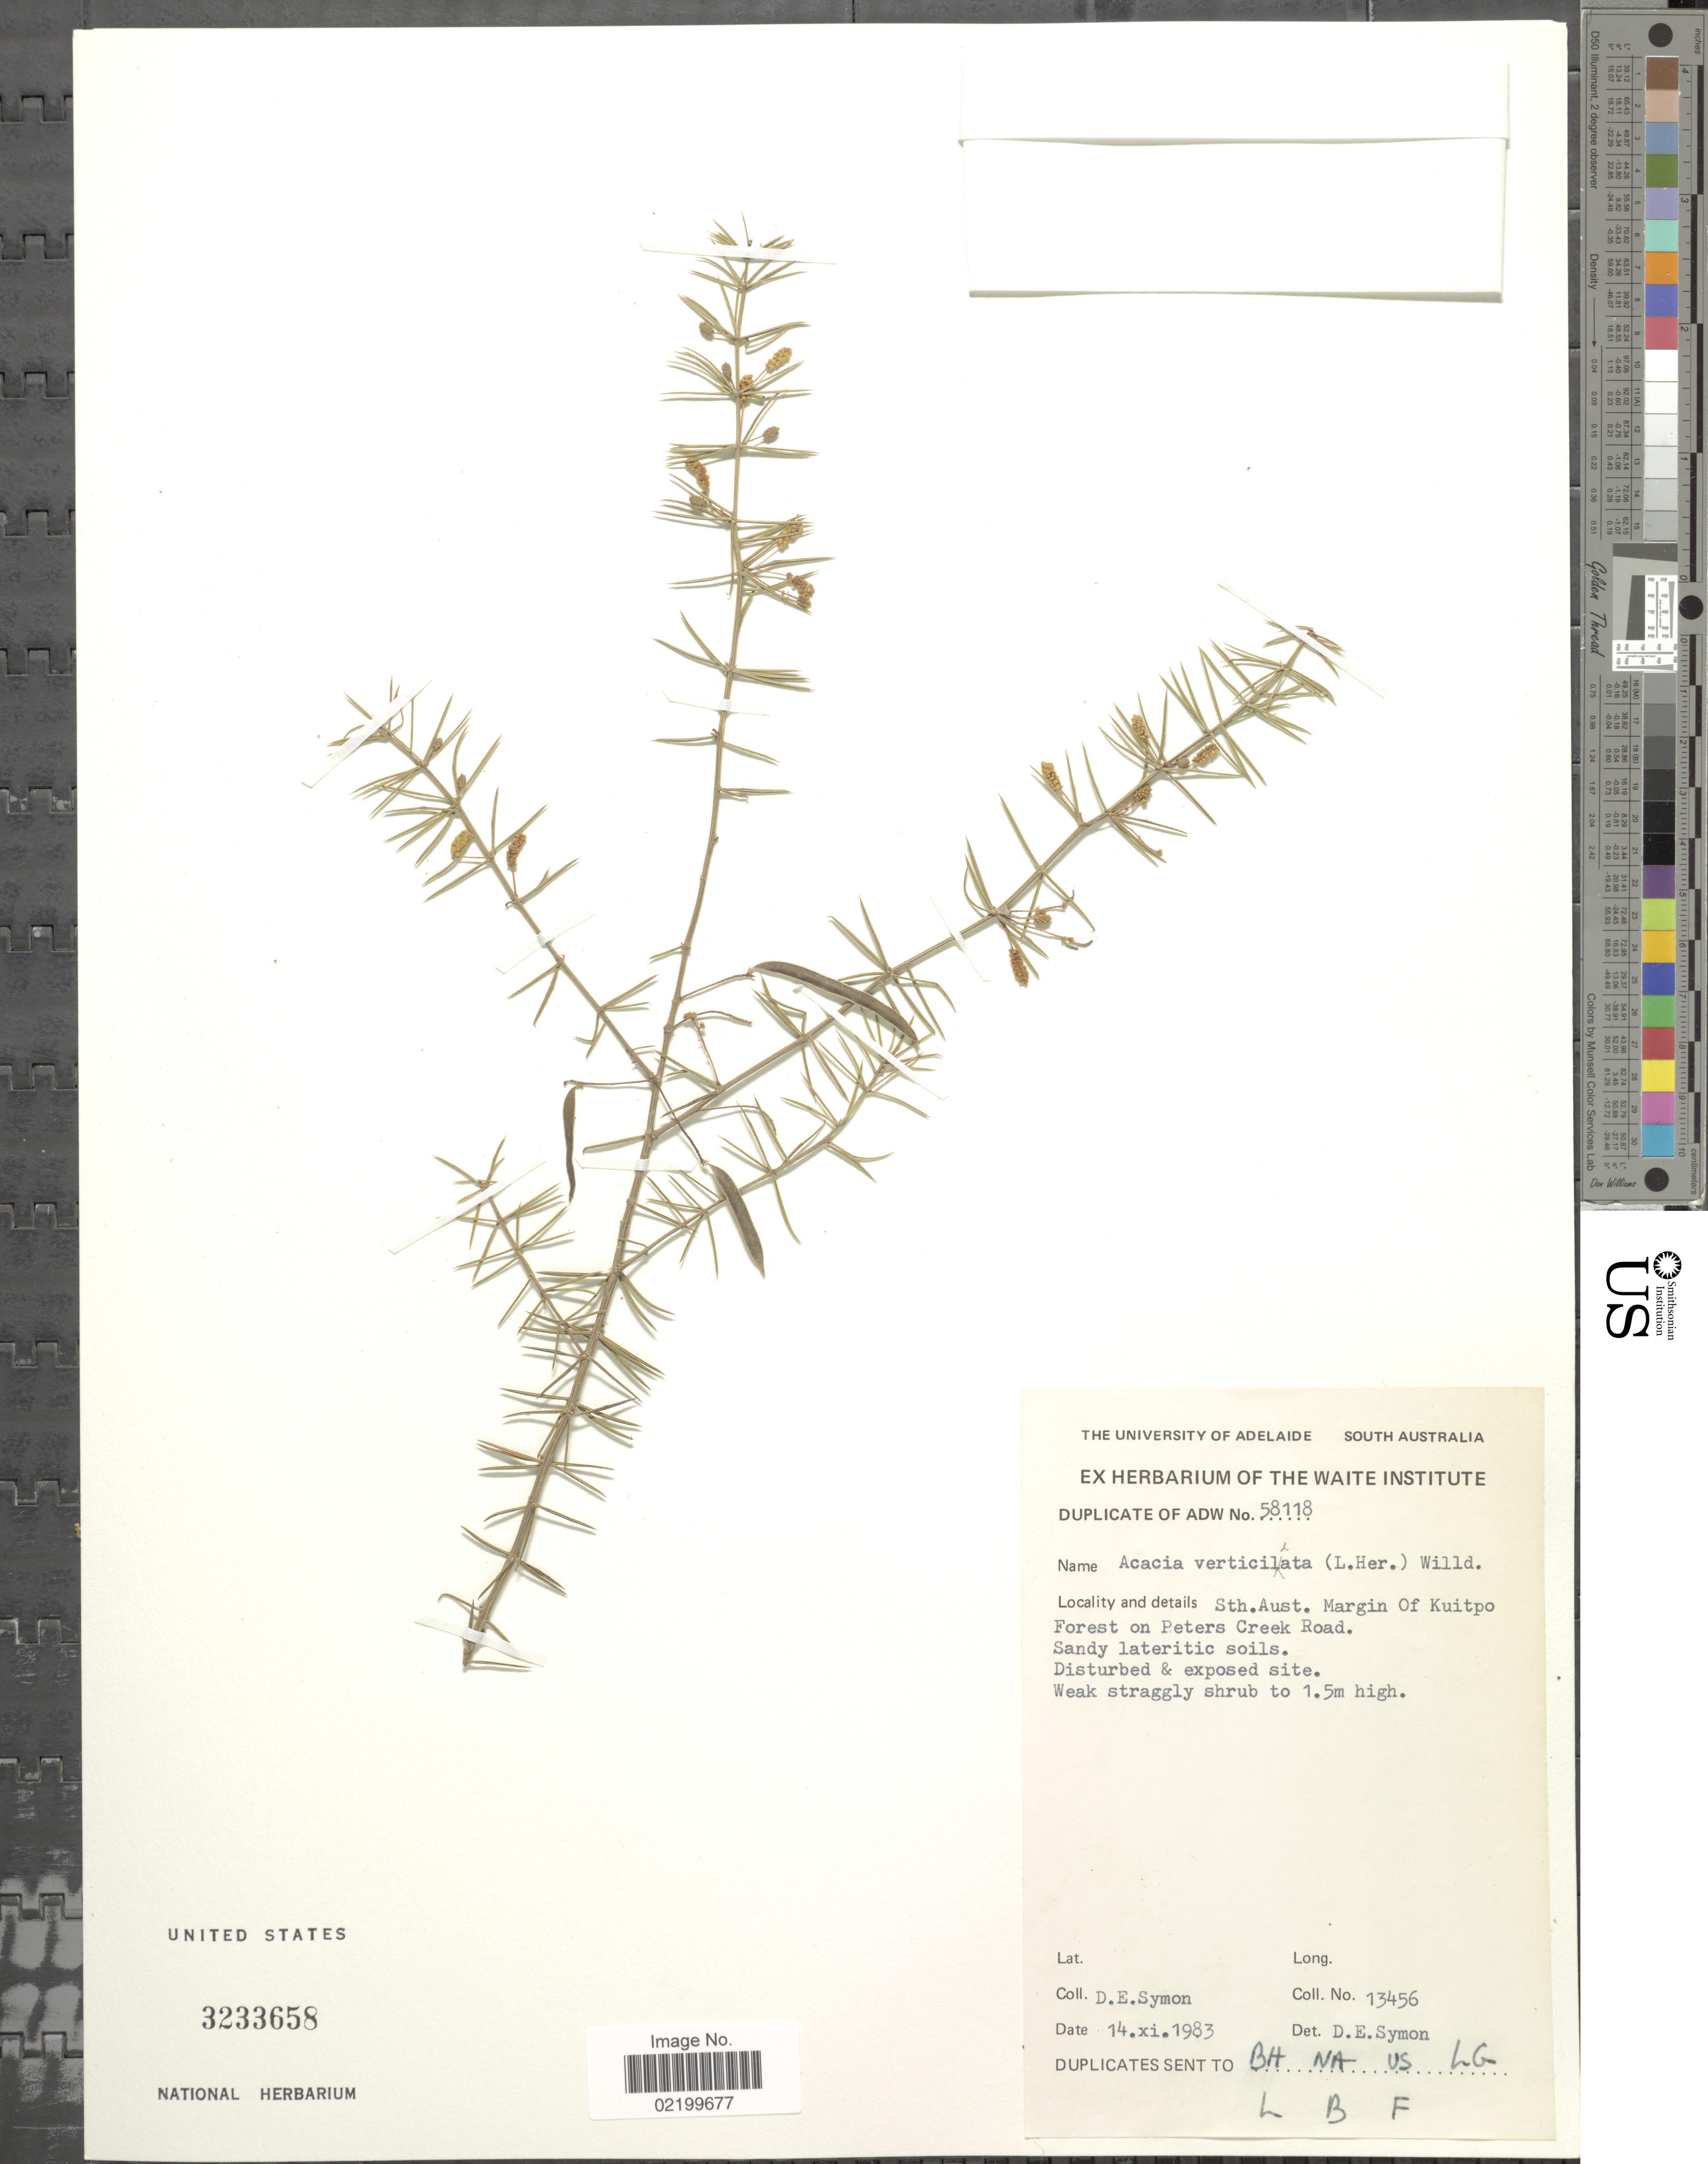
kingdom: Plantae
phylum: Tracheophyta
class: Magnoliopsida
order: Fabales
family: Fabaceae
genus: Acacia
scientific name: Acacia verticillata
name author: (L'Hér.) Willd.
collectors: D. Symon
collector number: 13456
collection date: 1983-11-14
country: Australia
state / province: South Australia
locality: Sth . Austr. Margin of Kuitpo. Forest on Peters Creek Road.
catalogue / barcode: US 3233658